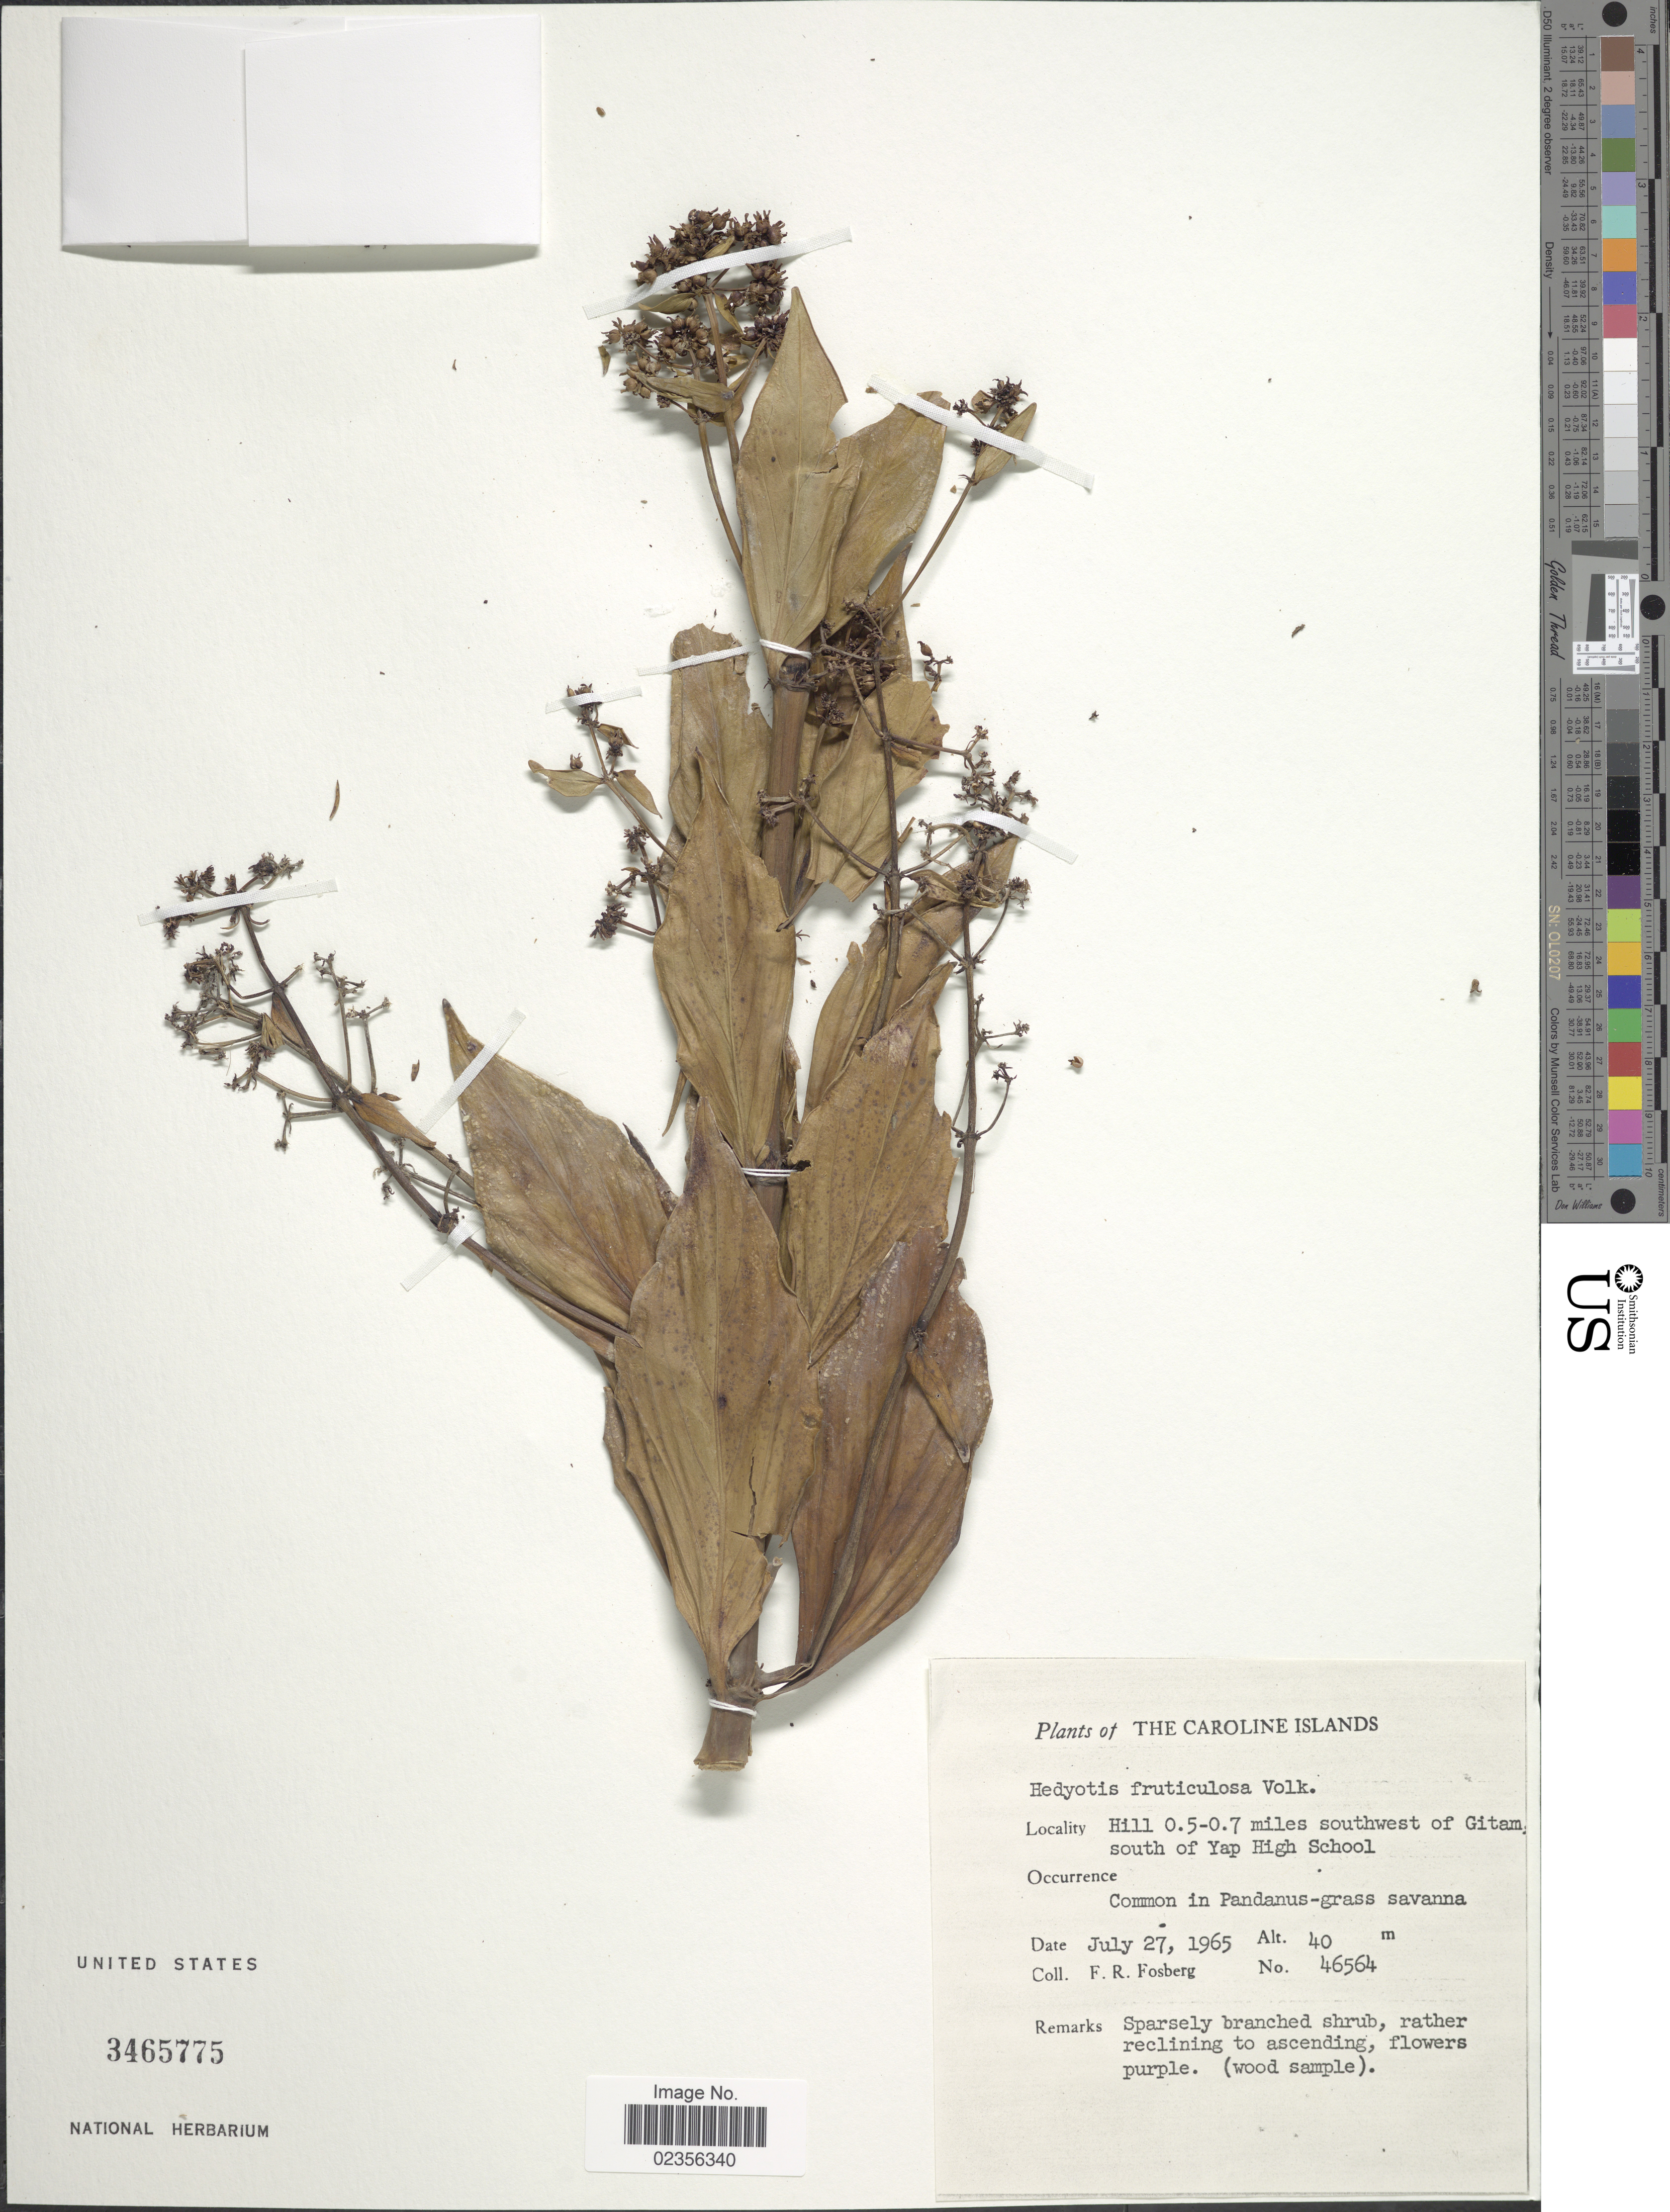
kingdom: Plantae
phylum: Tracheophyta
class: Magnoliopsida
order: Gentianales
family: Rubiaceae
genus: Hedyotis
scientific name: Hedyotis fruticulosa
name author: Volk.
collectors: F. R. Fosberg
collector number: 46564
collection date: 1965-07-27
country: Micronesia, Federated States of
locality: The Caroline Islands, Hill 0.5-0.7 miles southwest of Gitam, south of Yap High School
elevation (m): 40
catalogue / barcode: US 3465775